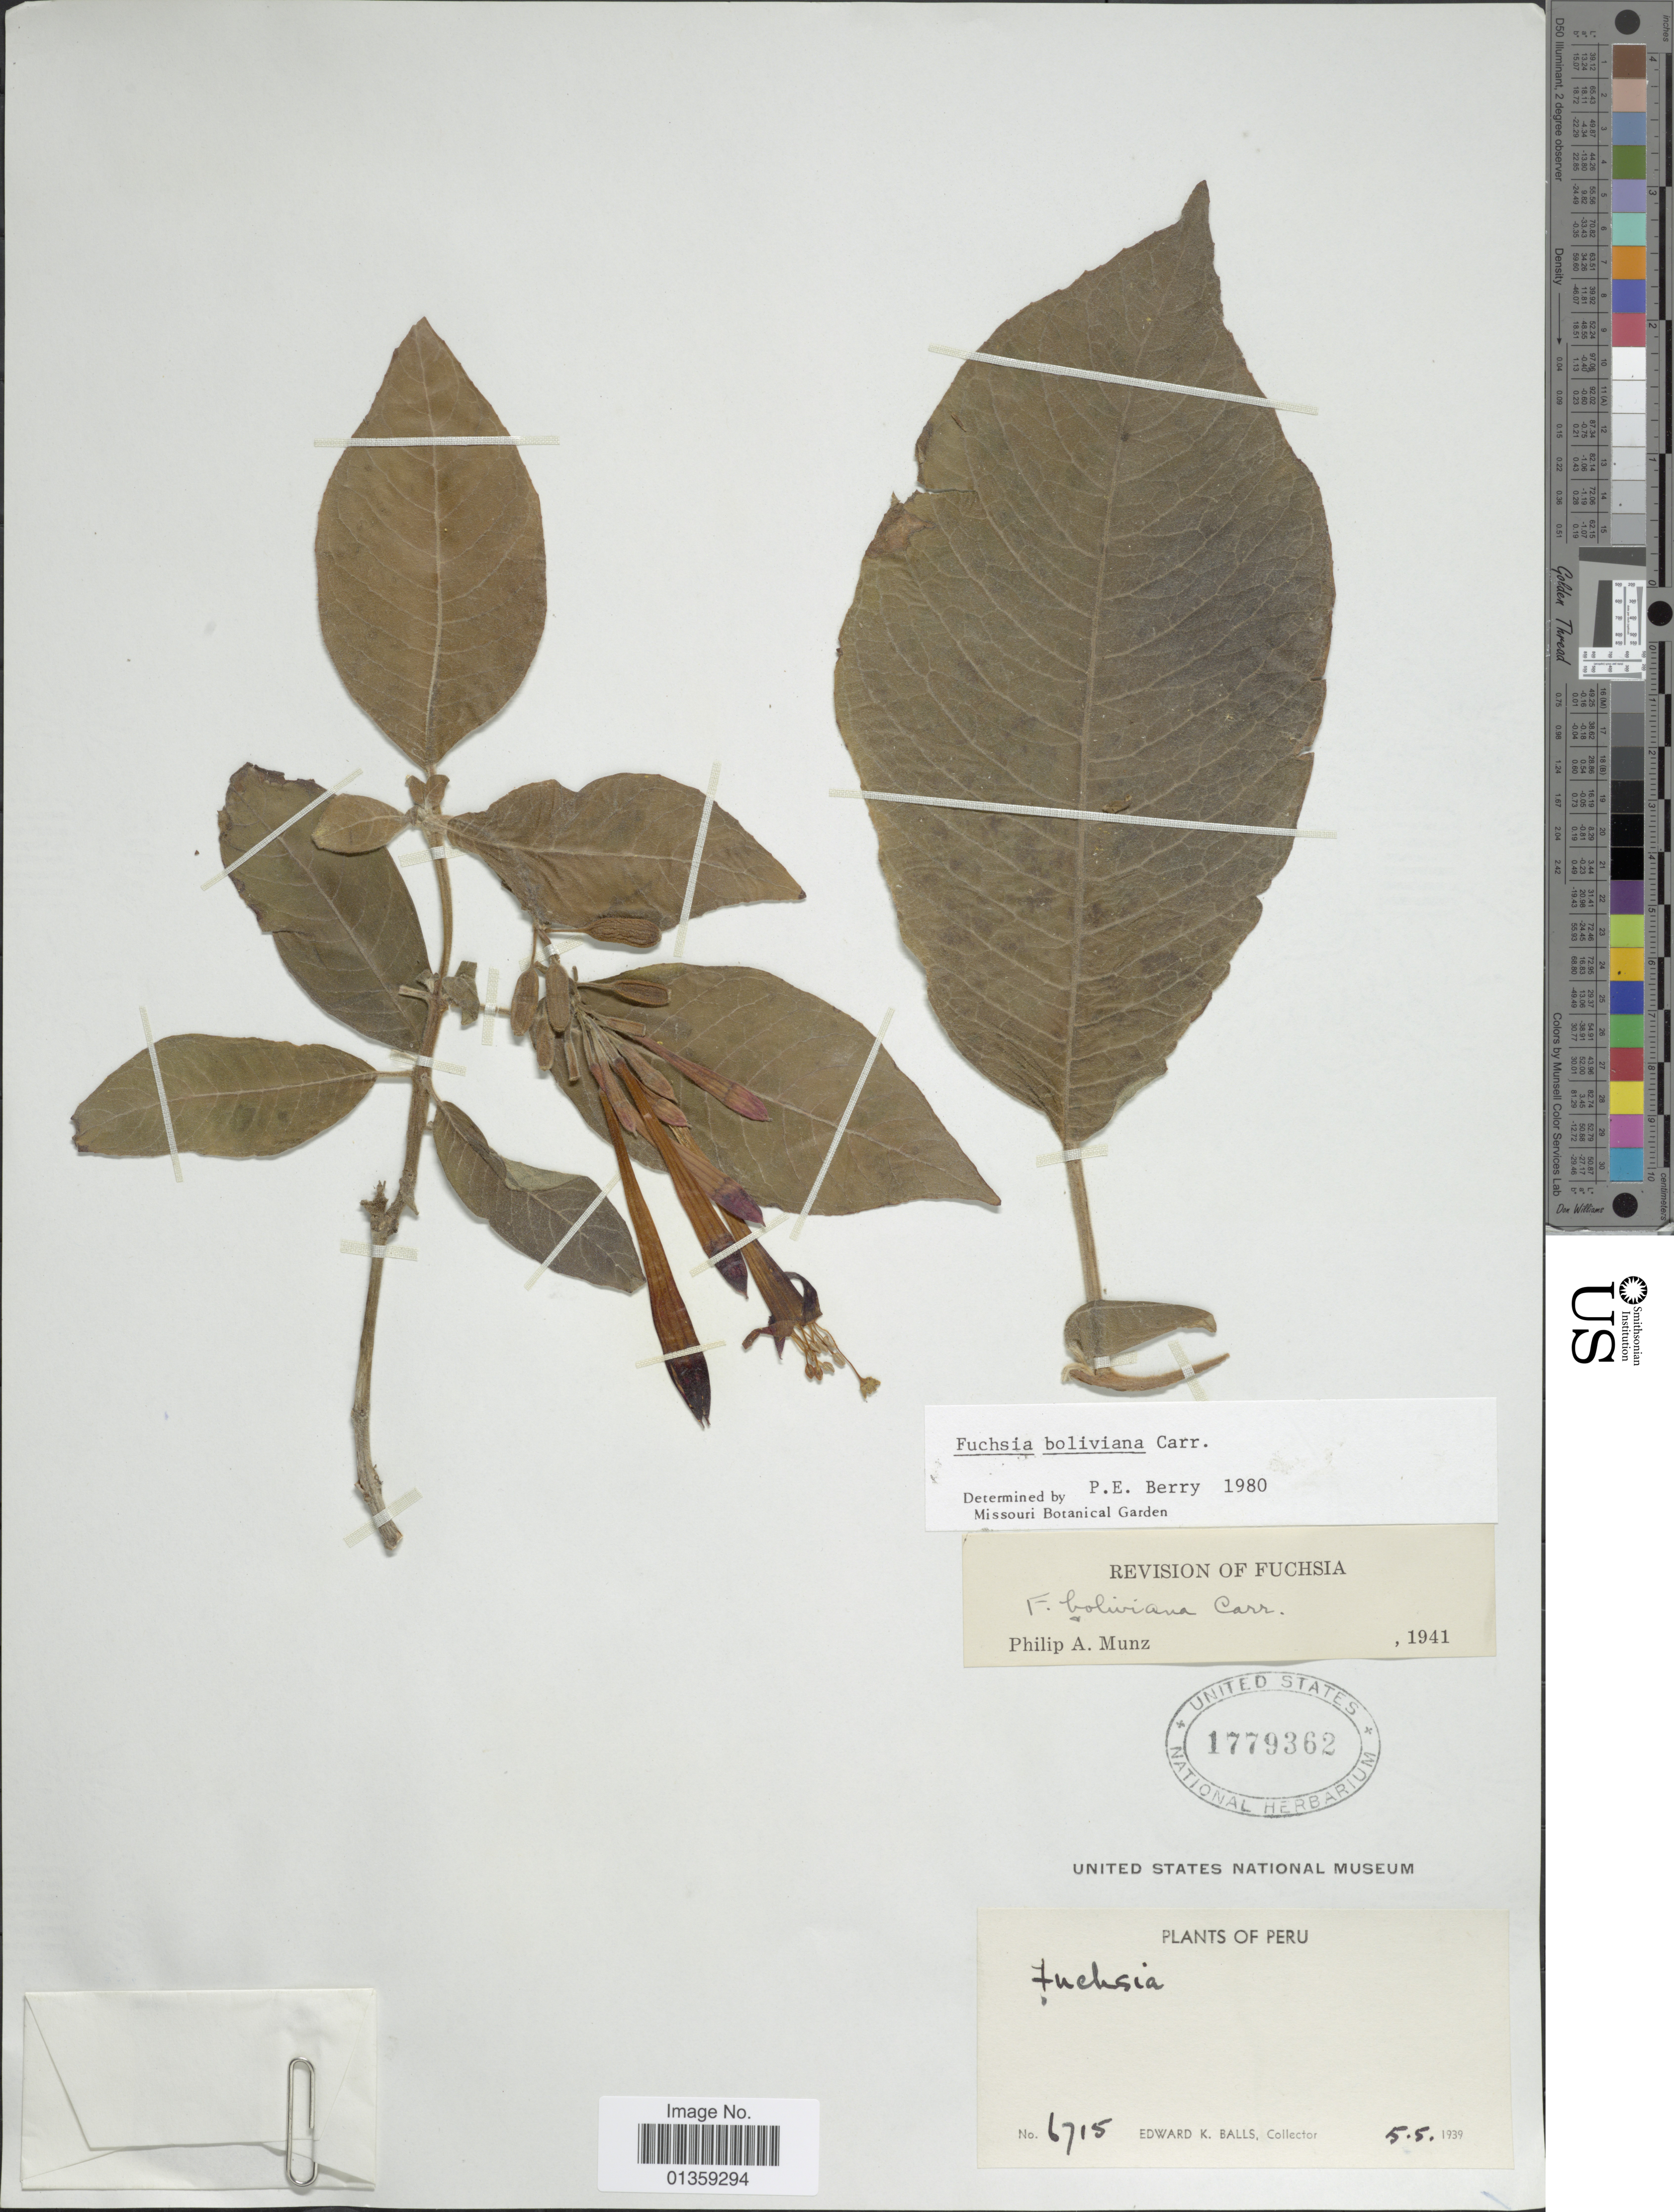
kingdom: Plantae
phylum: Tracheophyta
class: Magnoliopsida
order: Myrtales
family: Onagraceae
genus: Fuchsia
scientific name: Fuchsia boliviana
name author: Carrière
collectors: E. K. Balls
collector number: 6715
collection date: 1939-05-05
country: Peru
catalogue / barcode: US 1779362